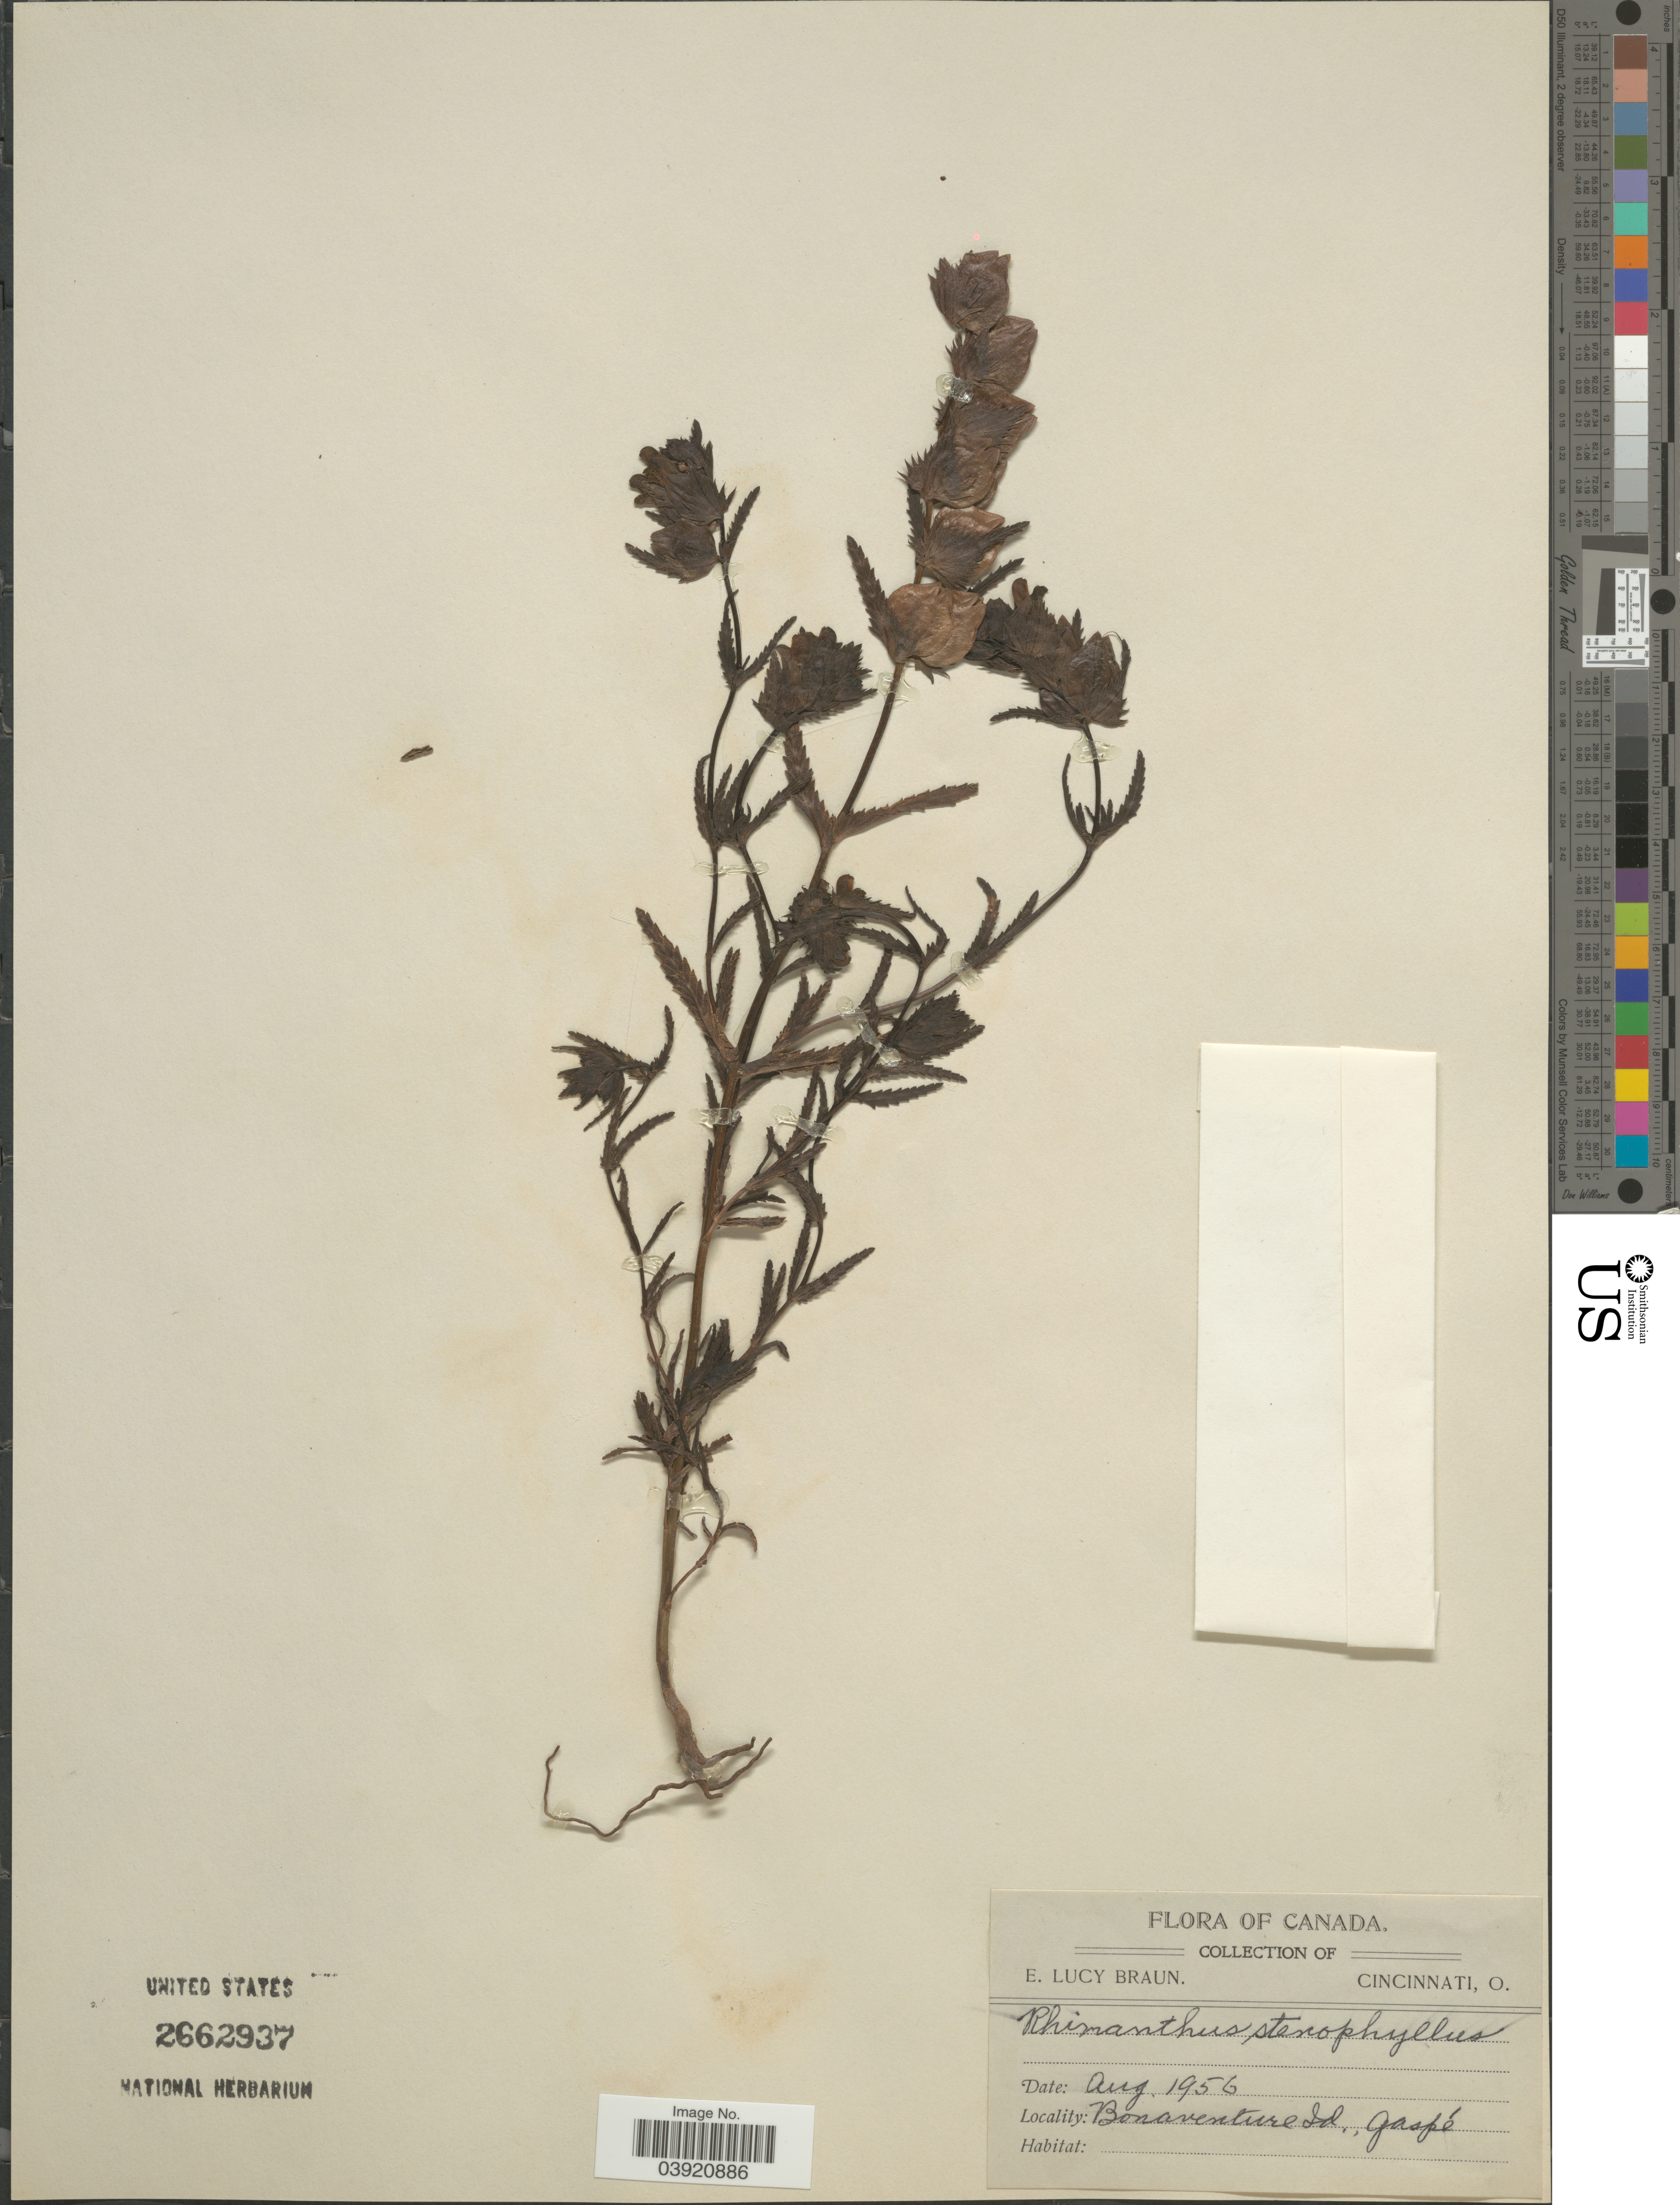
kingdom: Plantae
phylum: Tracheophyta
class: Magnoliopsida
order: Lamiales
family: Orobanchaceae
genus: Rhinanthus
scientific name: Rhinanthus stenophyllus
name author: (Schur) Schinz & Thell.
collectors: E. L. Braun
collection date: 1956-08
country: Canada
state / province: Quebec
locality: Bonaventure Id., Gaspé.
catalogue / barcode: US 2662937